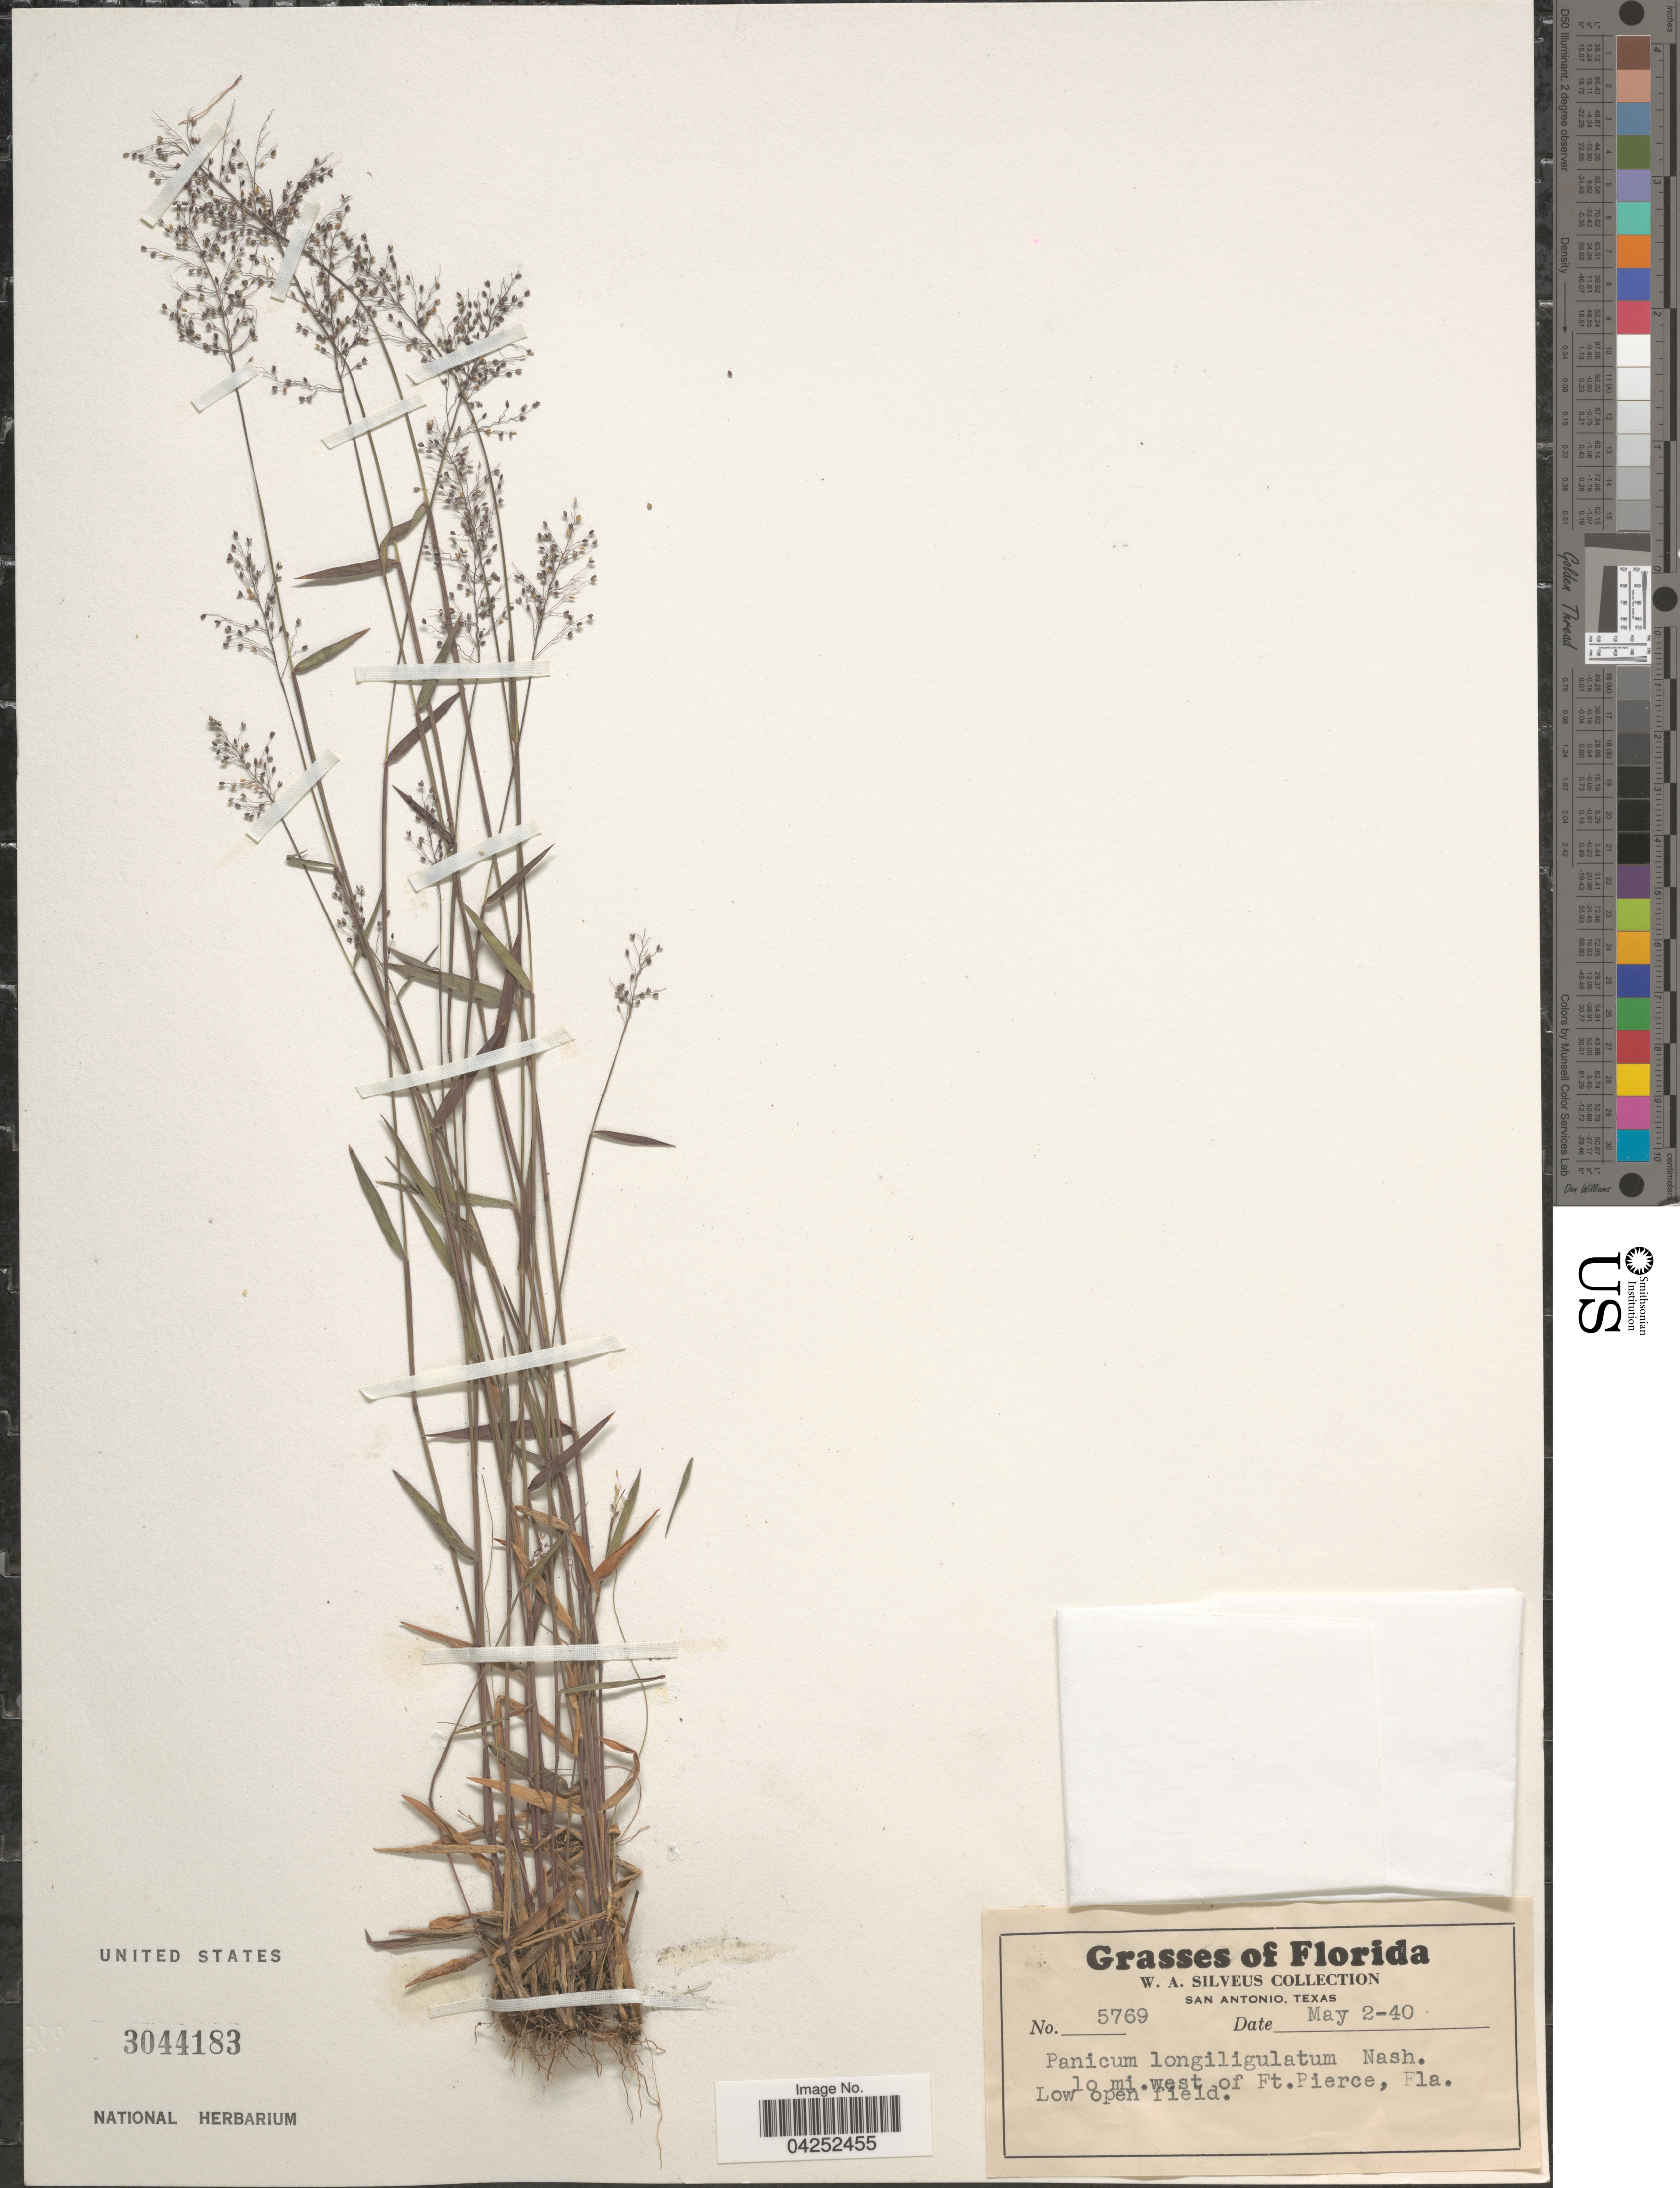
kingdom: Plantae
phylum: Tracheophyta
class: Liliopsida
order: Poales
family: Poaceae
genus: Dichanthelium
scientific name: Dichanthelium bicknellii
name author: (Nash) LeBlond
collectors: W. Silveus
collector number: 5769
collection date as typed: Transcribed d/m/y: 2/5/40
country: United States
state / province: Florida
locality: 10 mi.west of Ft.Pierce.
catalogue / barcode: US 3044183